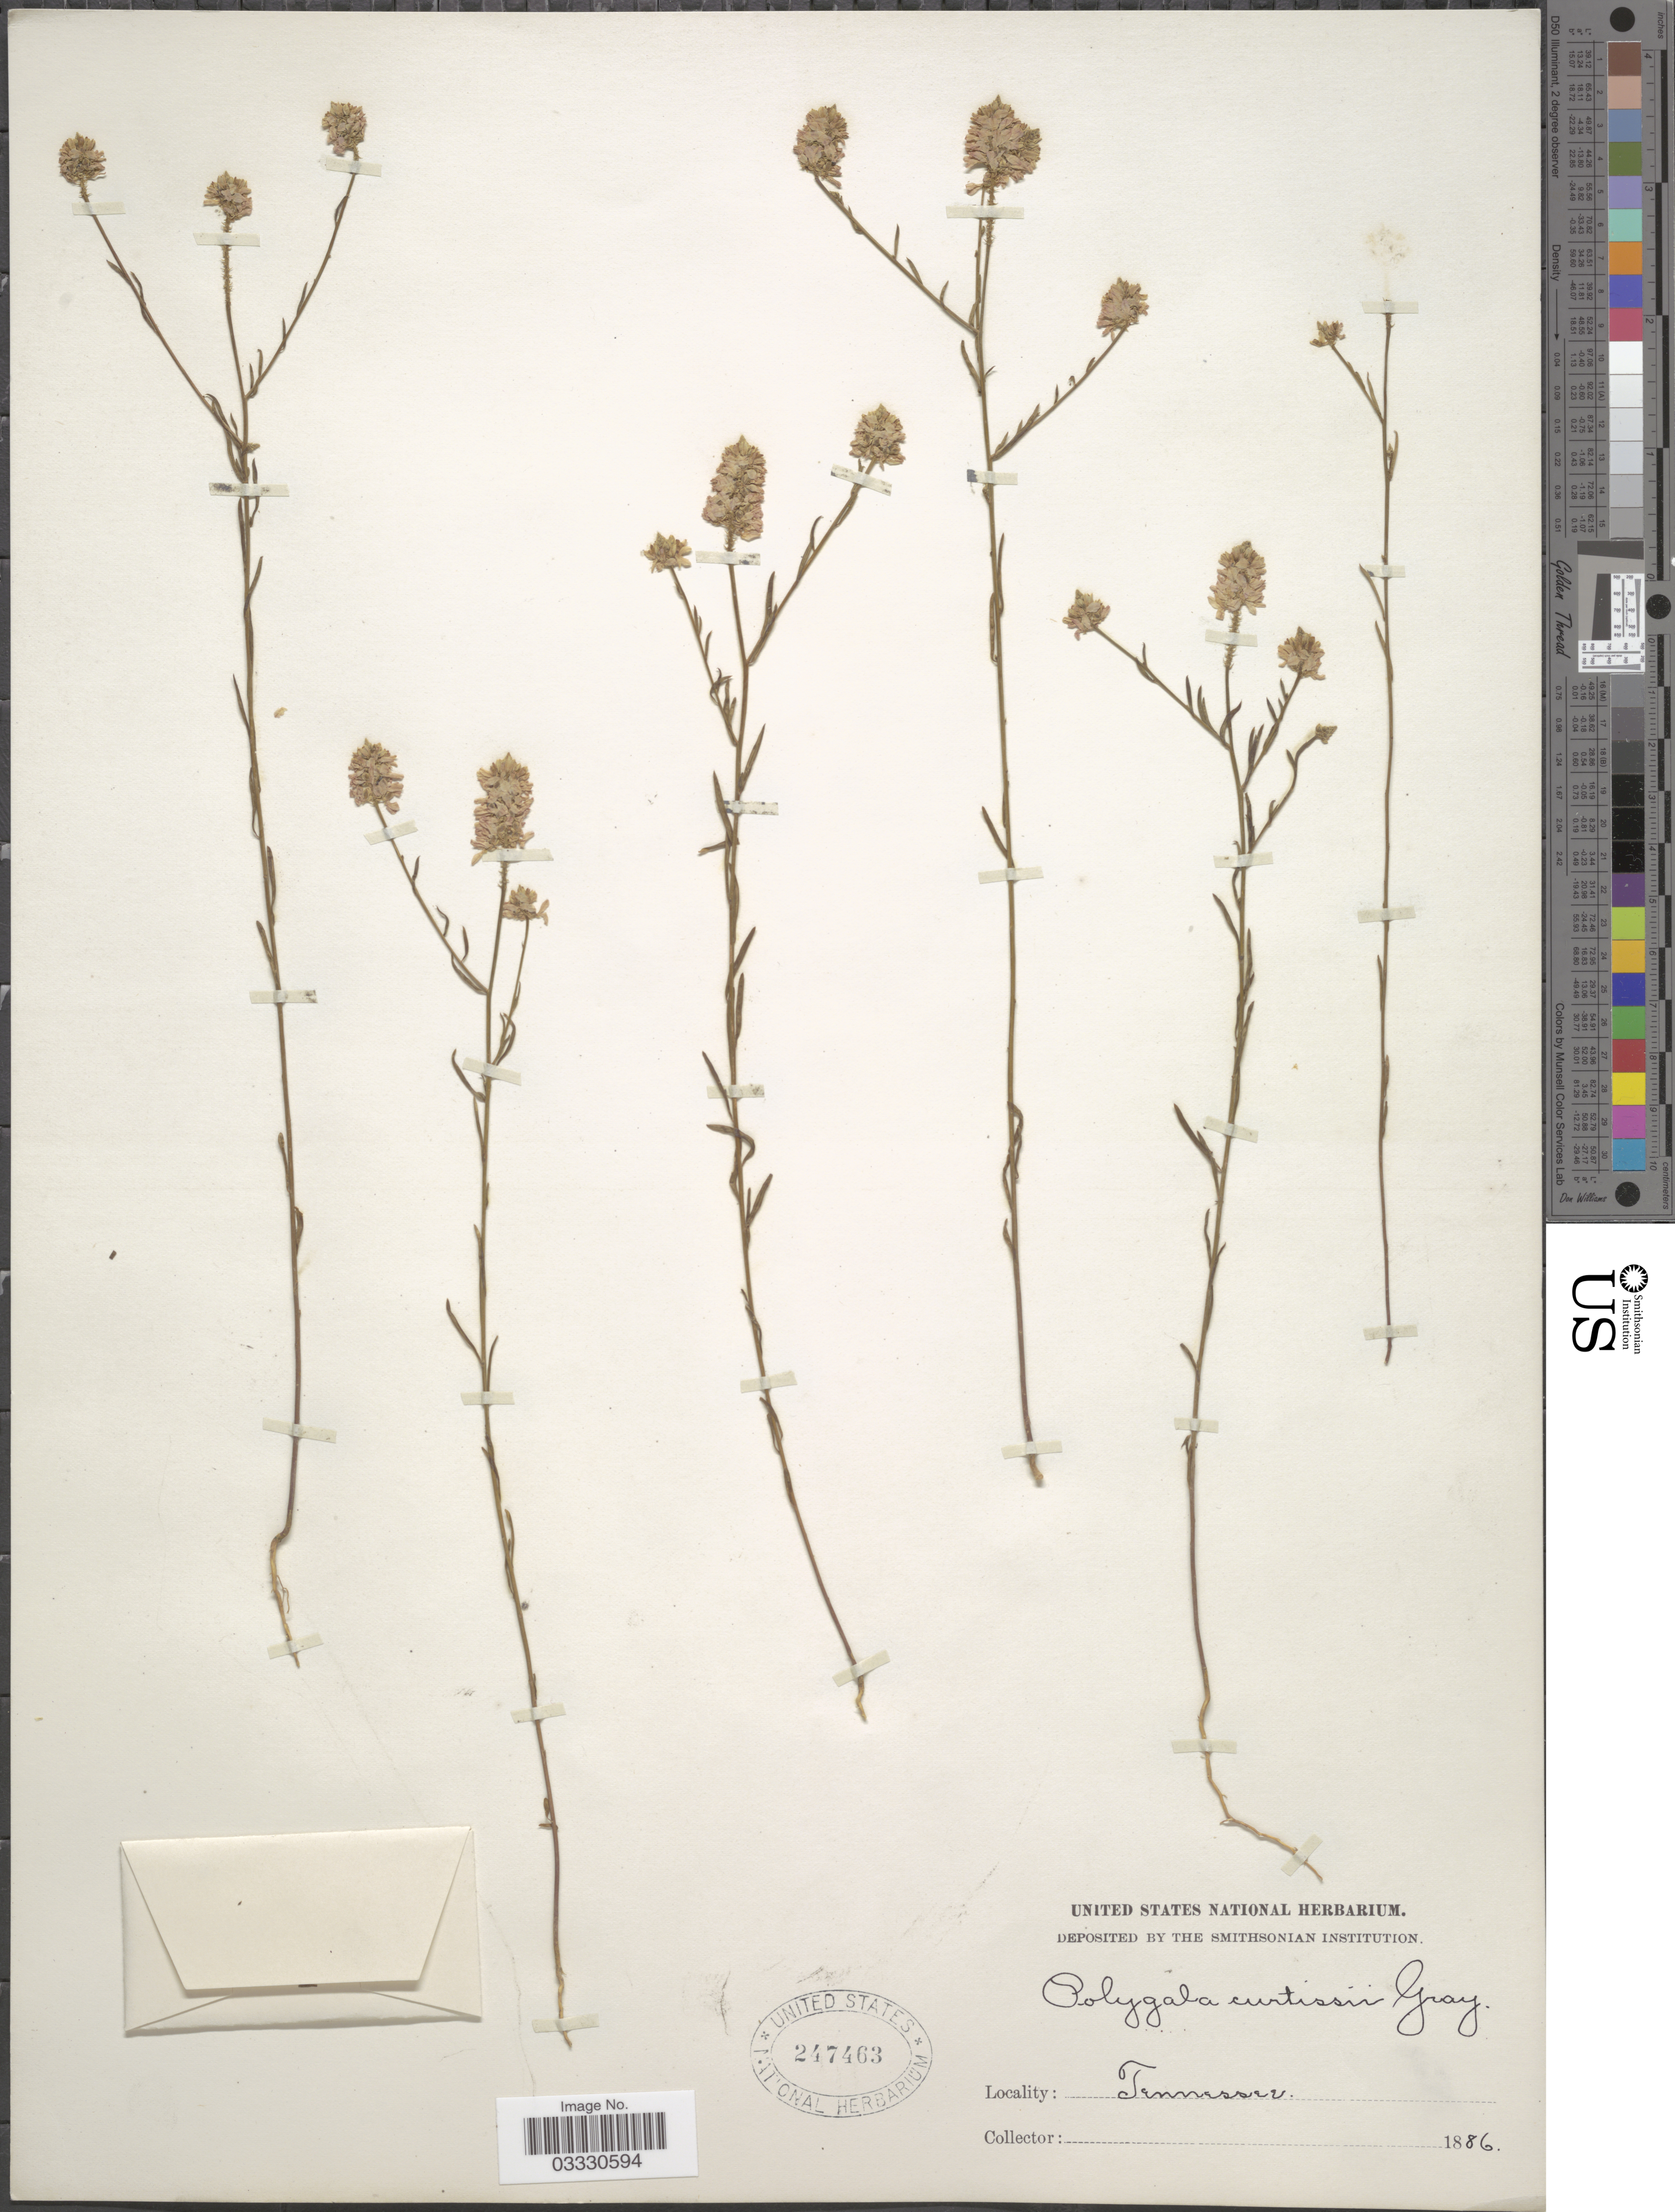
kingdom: Plantae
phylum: Tracheophyta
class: Magnoliopsida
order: Fabales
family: Polygalaceae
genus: Polygala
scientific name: Polygala curtissii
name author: A. Gray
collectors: ex herb. United States National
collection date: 1886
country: United States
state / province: Tennessee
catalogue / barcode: US 247463